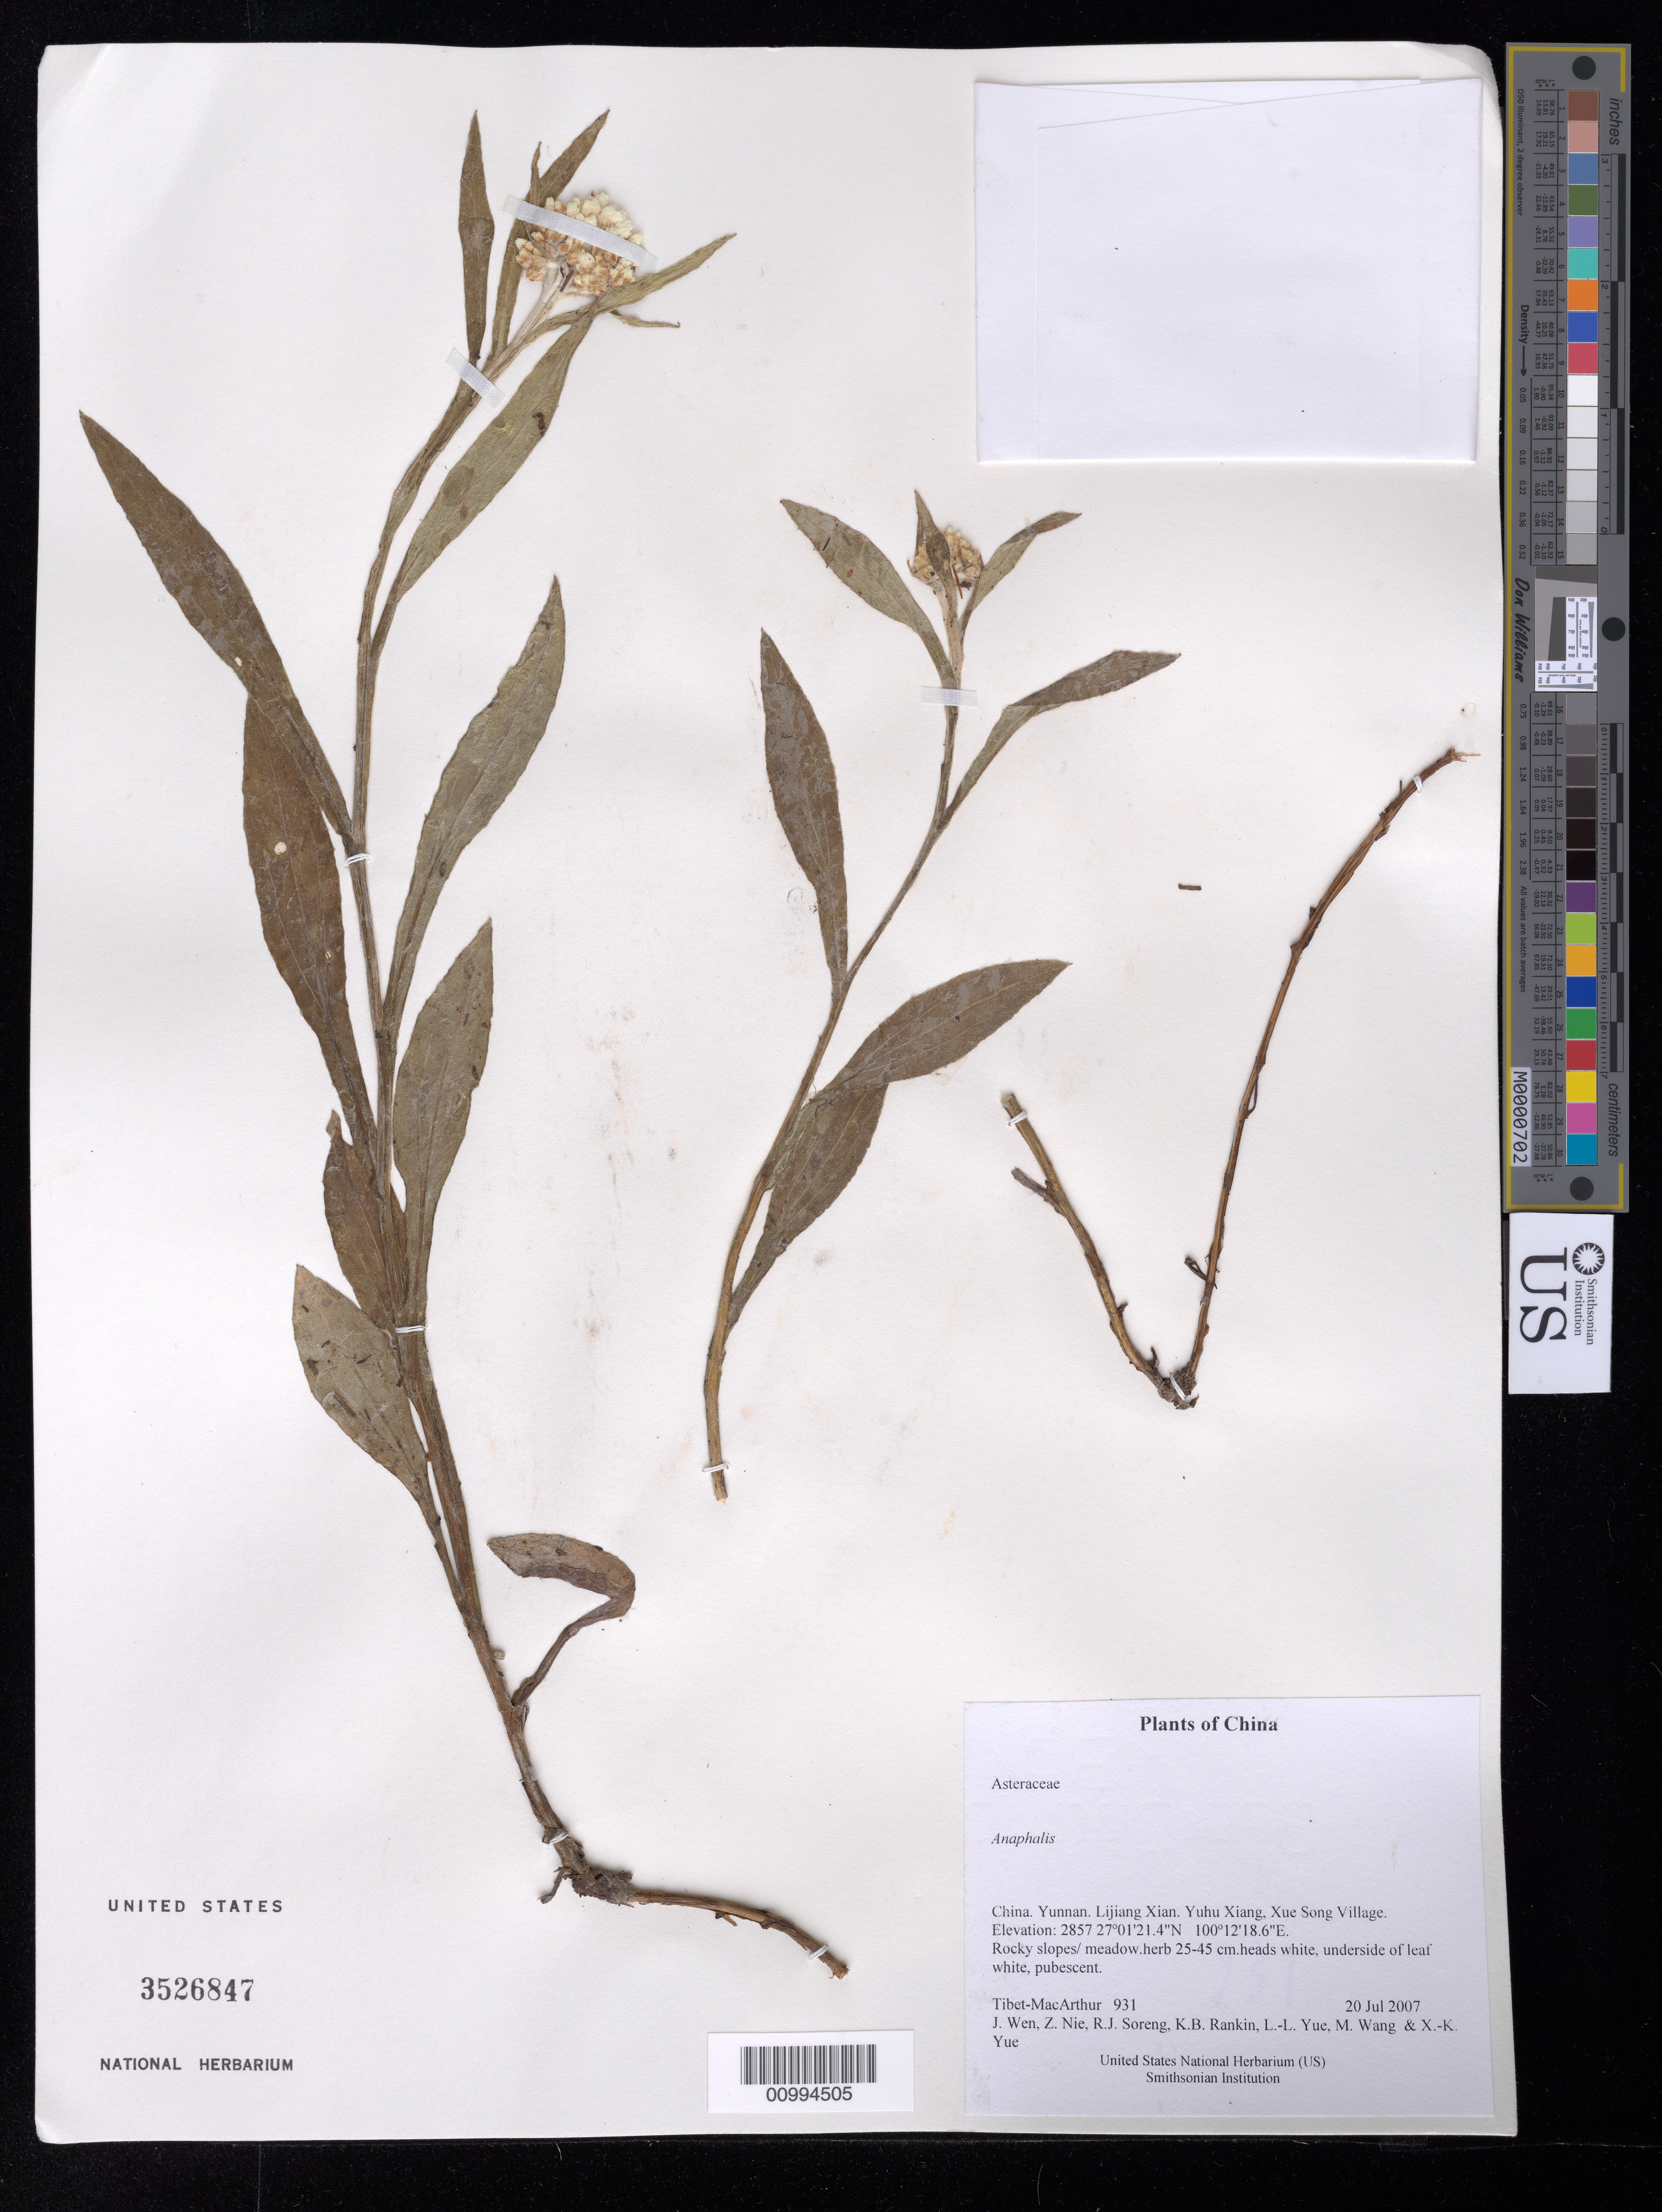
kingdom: Plantae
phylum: Tracheophyta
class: Magnoliopsida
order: Asterales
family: Asteraceae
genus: Anaphalis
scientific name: Anaphalis sp.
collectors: Tibet-MacArthur, J. Wen, Z. Nie, R. J. Soreng, K. Rankin, L. Yue, M. Wang & X. Yue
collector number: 931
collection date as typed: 20 Jul 2007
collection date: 2007-07-20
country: China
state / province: Yunnan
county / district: Lijiang Xian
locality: Yuhu Xiang, Xue Song Village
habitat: Rocky slopes/ meadow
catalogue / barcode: US 3526847